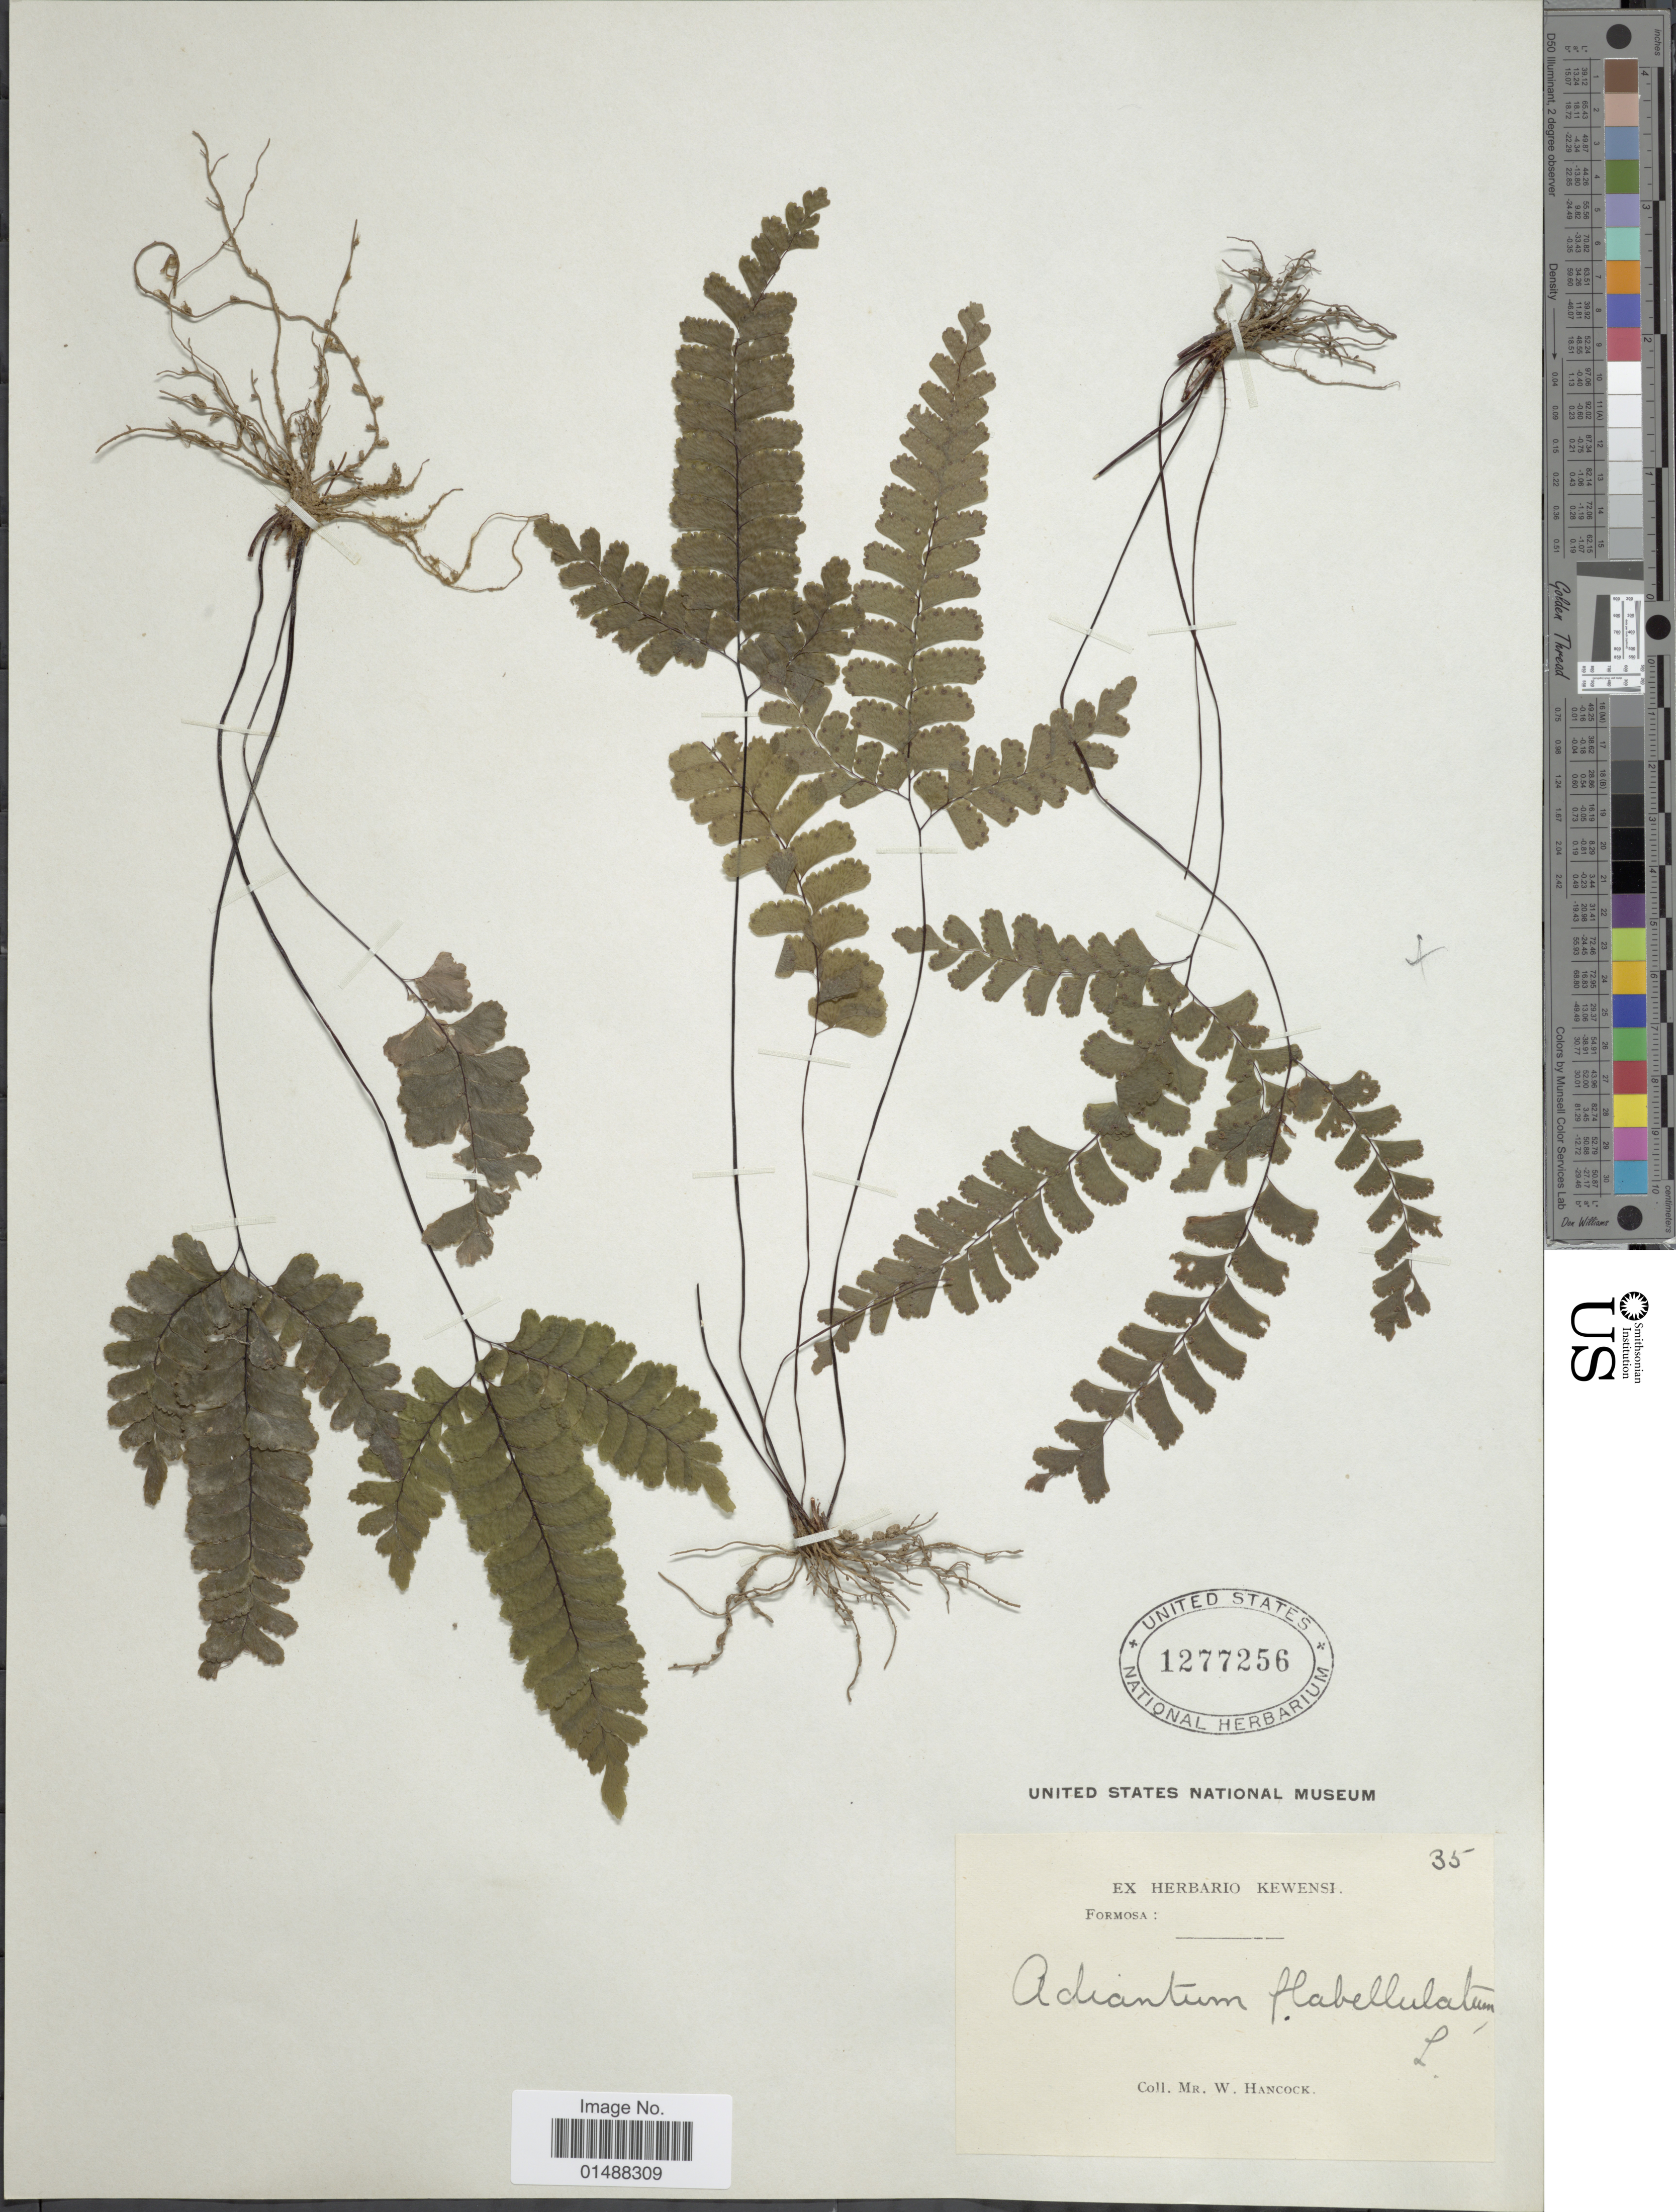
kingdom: Plantae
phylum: Tracheophyta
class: Polypodiopsida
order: Polypodiales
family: Pteridaceae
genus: Adiantum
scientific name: Adiantum flabellulatum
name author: L.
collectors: W. Hancock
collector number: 35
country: Taiwan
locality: Formasa.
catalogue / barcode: US 1277256